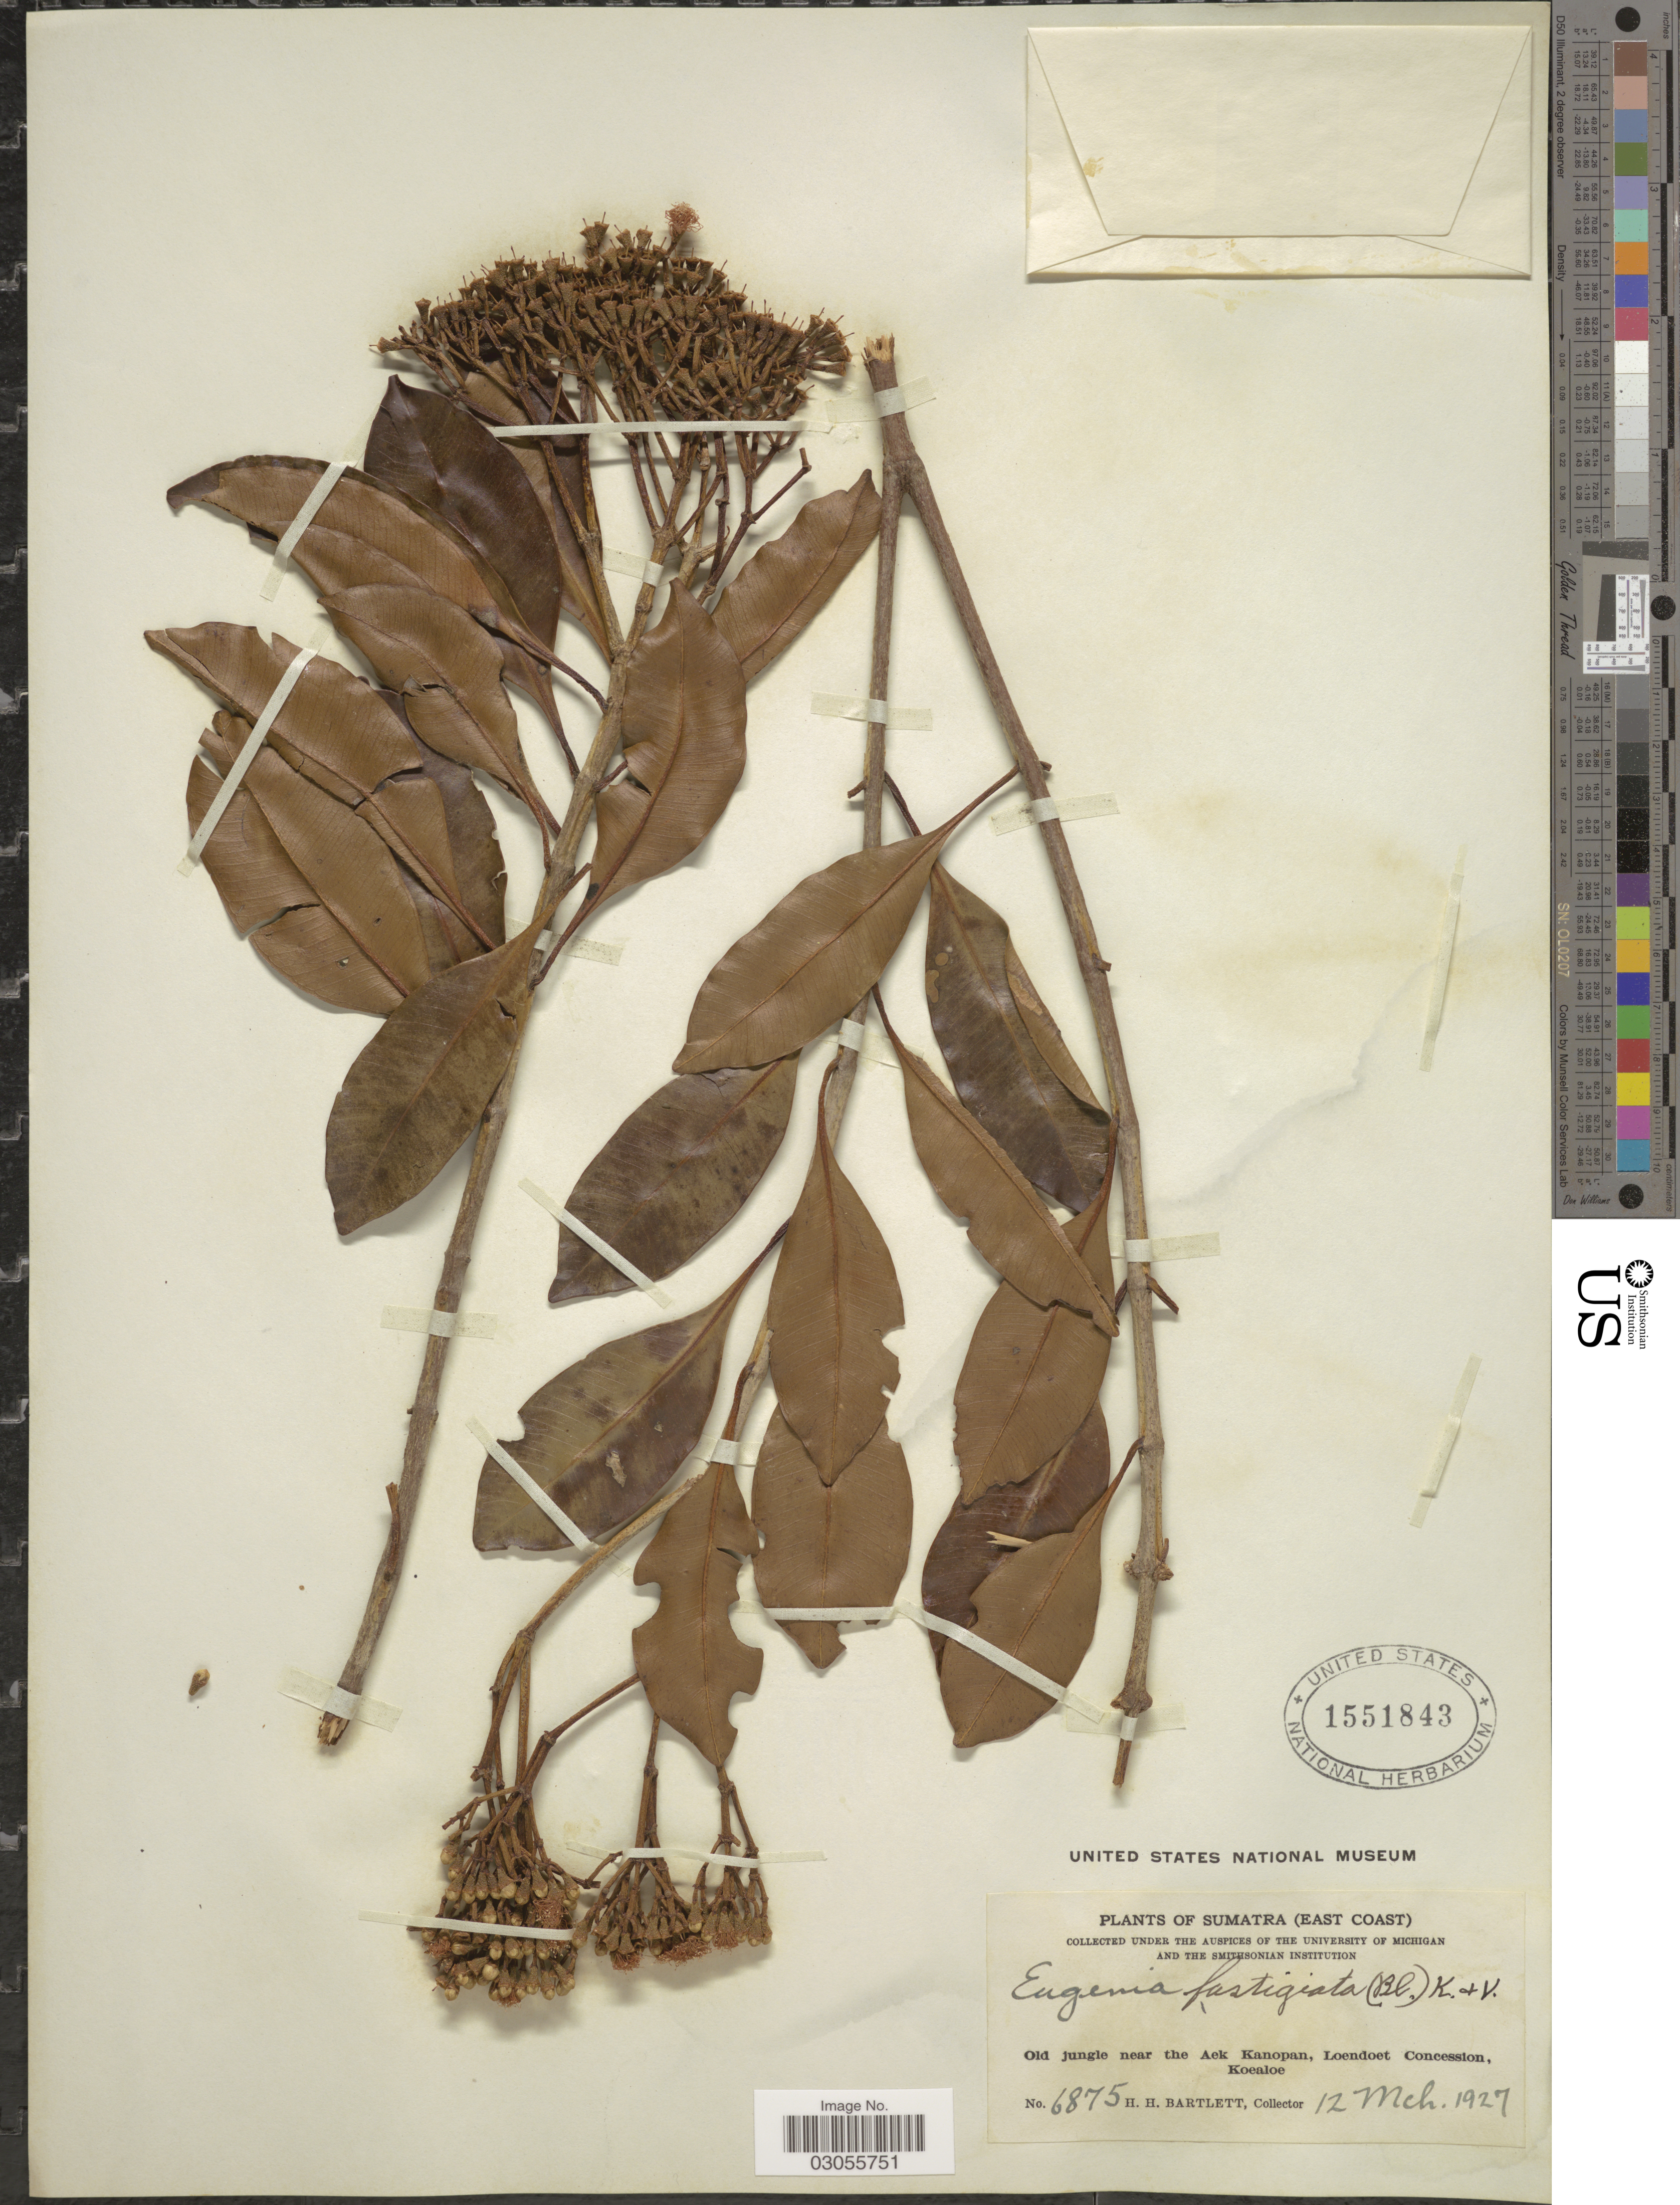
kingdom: Plantae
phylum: Tracheophyta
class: Magnoliopsida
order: Myrtales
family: Myrtaceae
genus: Syzygium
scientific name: Syzygium fastigiatum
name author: (Blume) Merr. & L.M. Perry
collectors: H. H. Bartlett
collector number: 6875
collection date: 1927-03-12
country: Indonesia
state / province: Sumatra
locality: (East Coast). Old jungle near the Aek Kanopan, Loendoet Concession, Koealoe.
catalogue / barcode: US 1551843